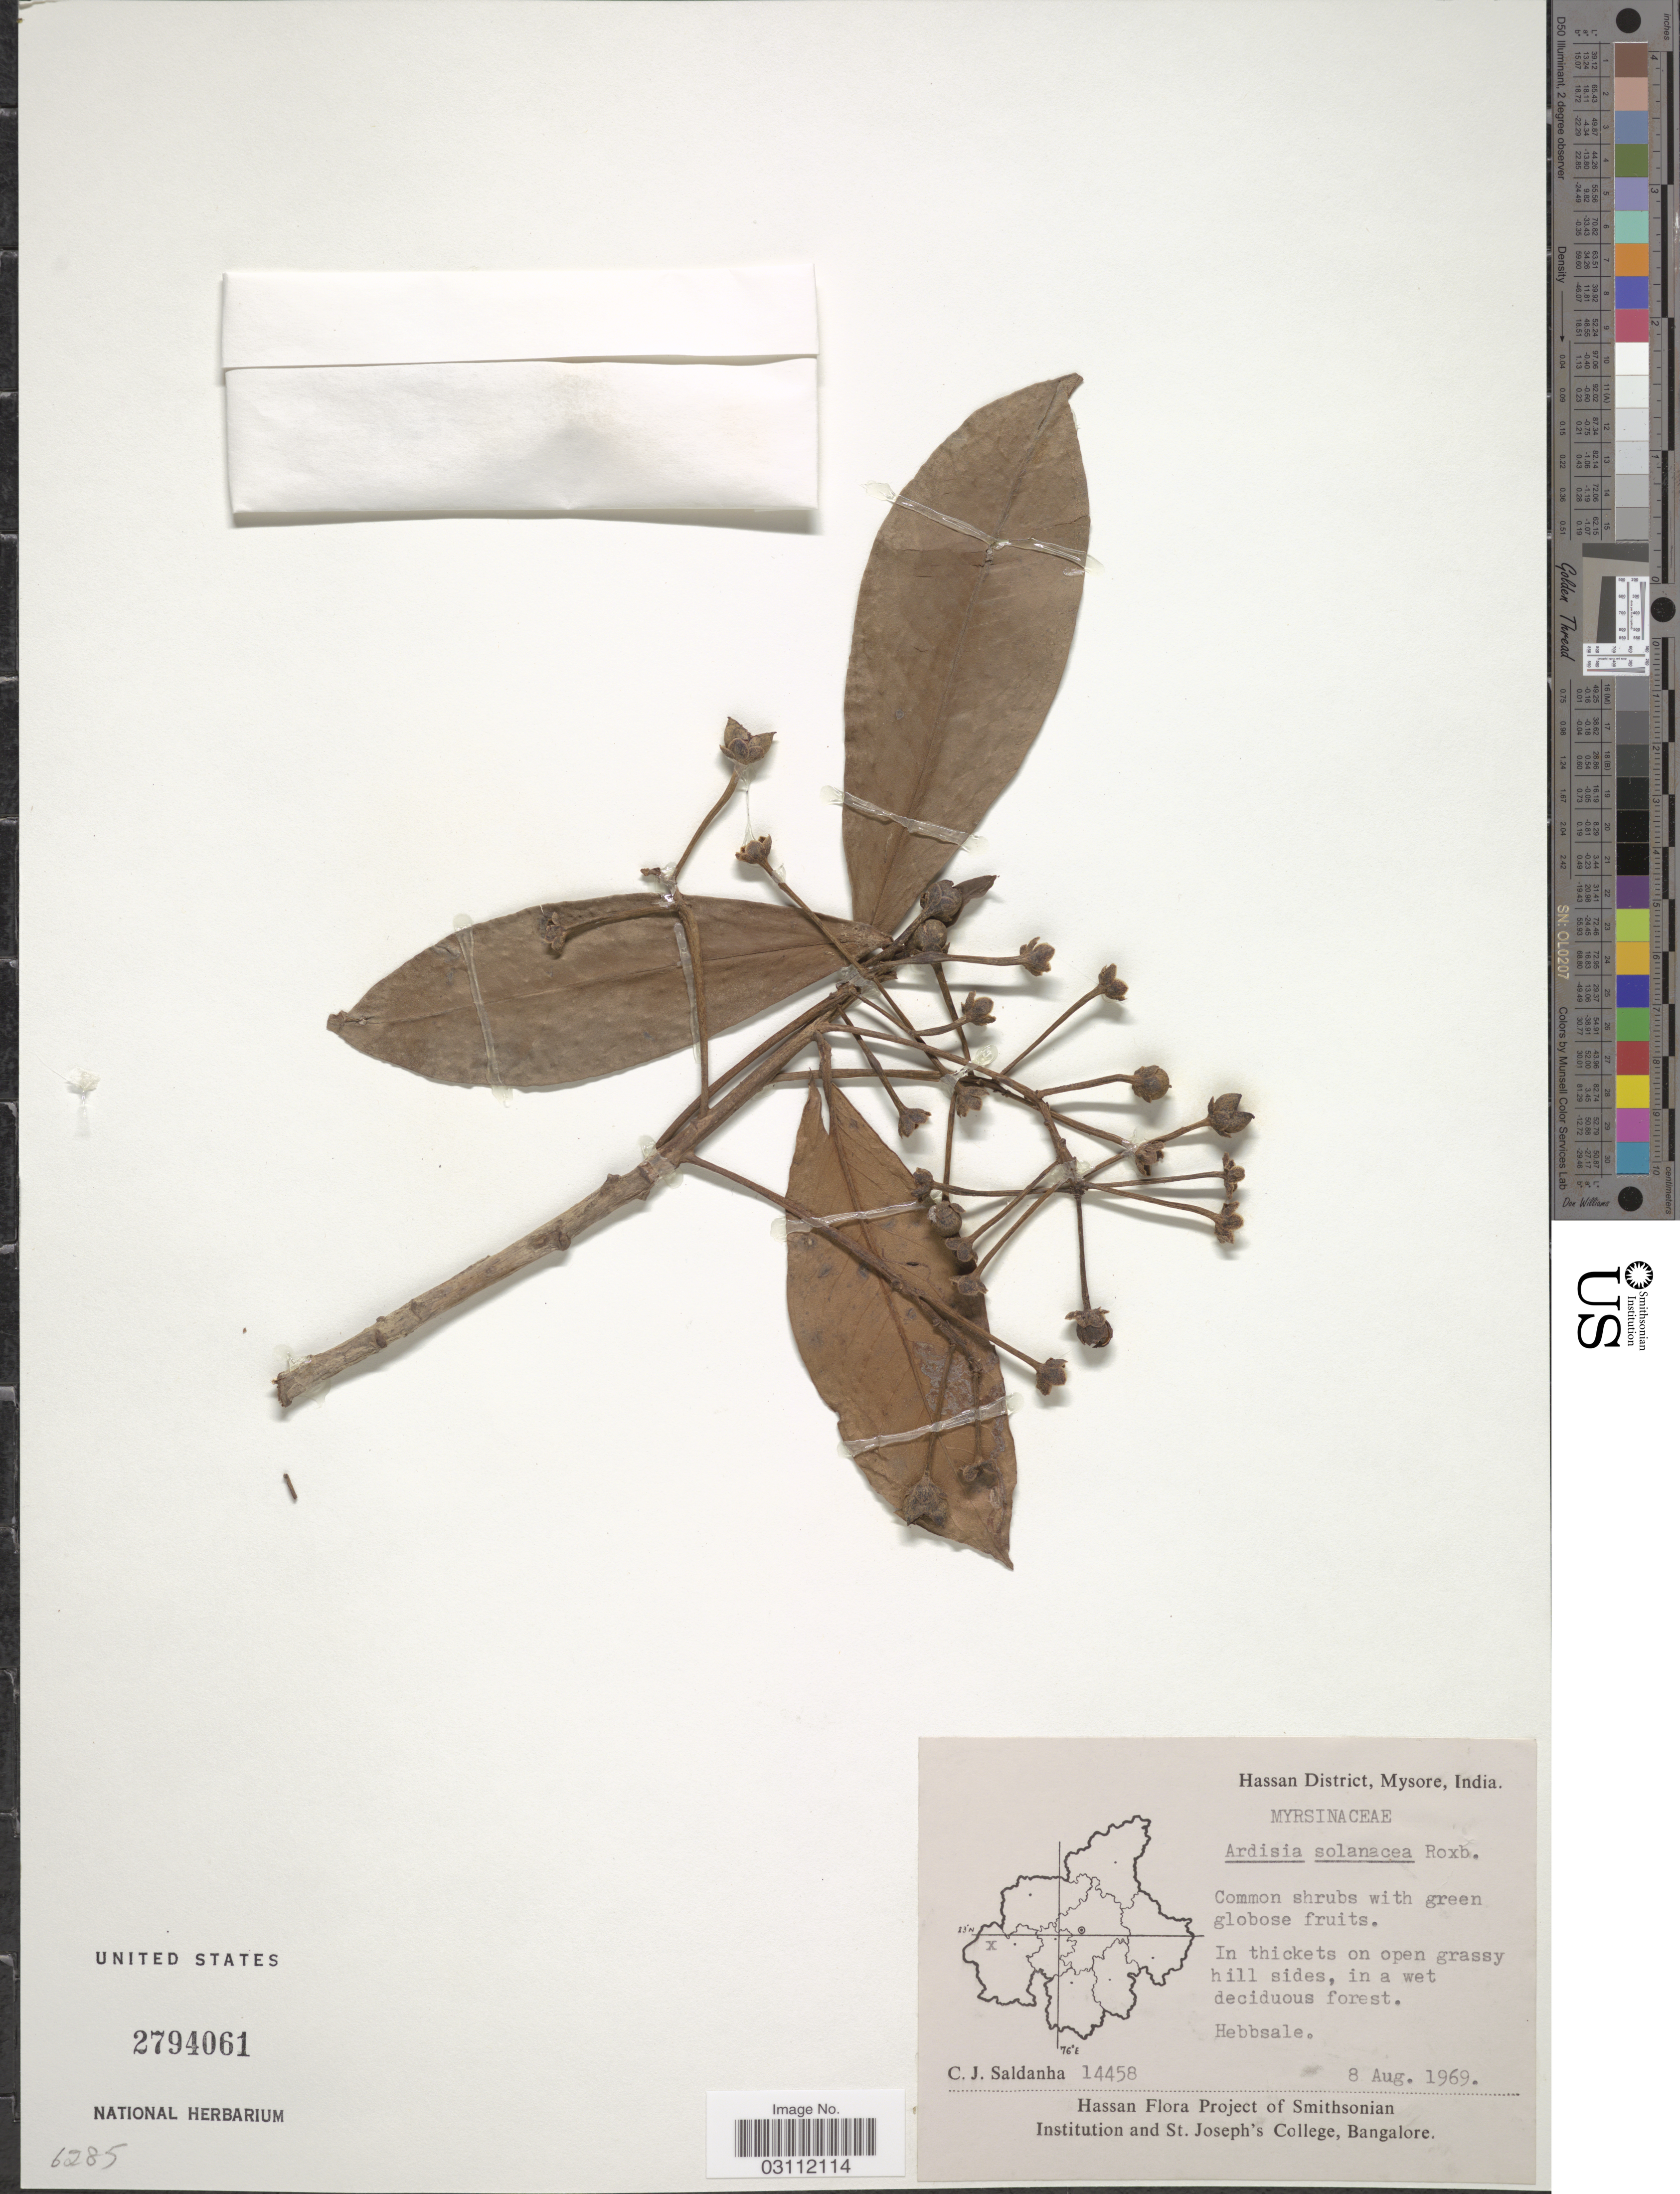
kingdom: Plantae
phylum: Tracheophyta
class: Magnoliopsida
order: Ericales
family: Primulaceae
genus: Ardisia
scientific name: Ardisia solanacea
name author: Roxb.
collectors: C. J. Saldanha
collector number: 14458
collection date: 1969-08-08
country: India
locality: Hassan District, Mysore, India, Hebbsale.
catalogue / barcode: US 2794061